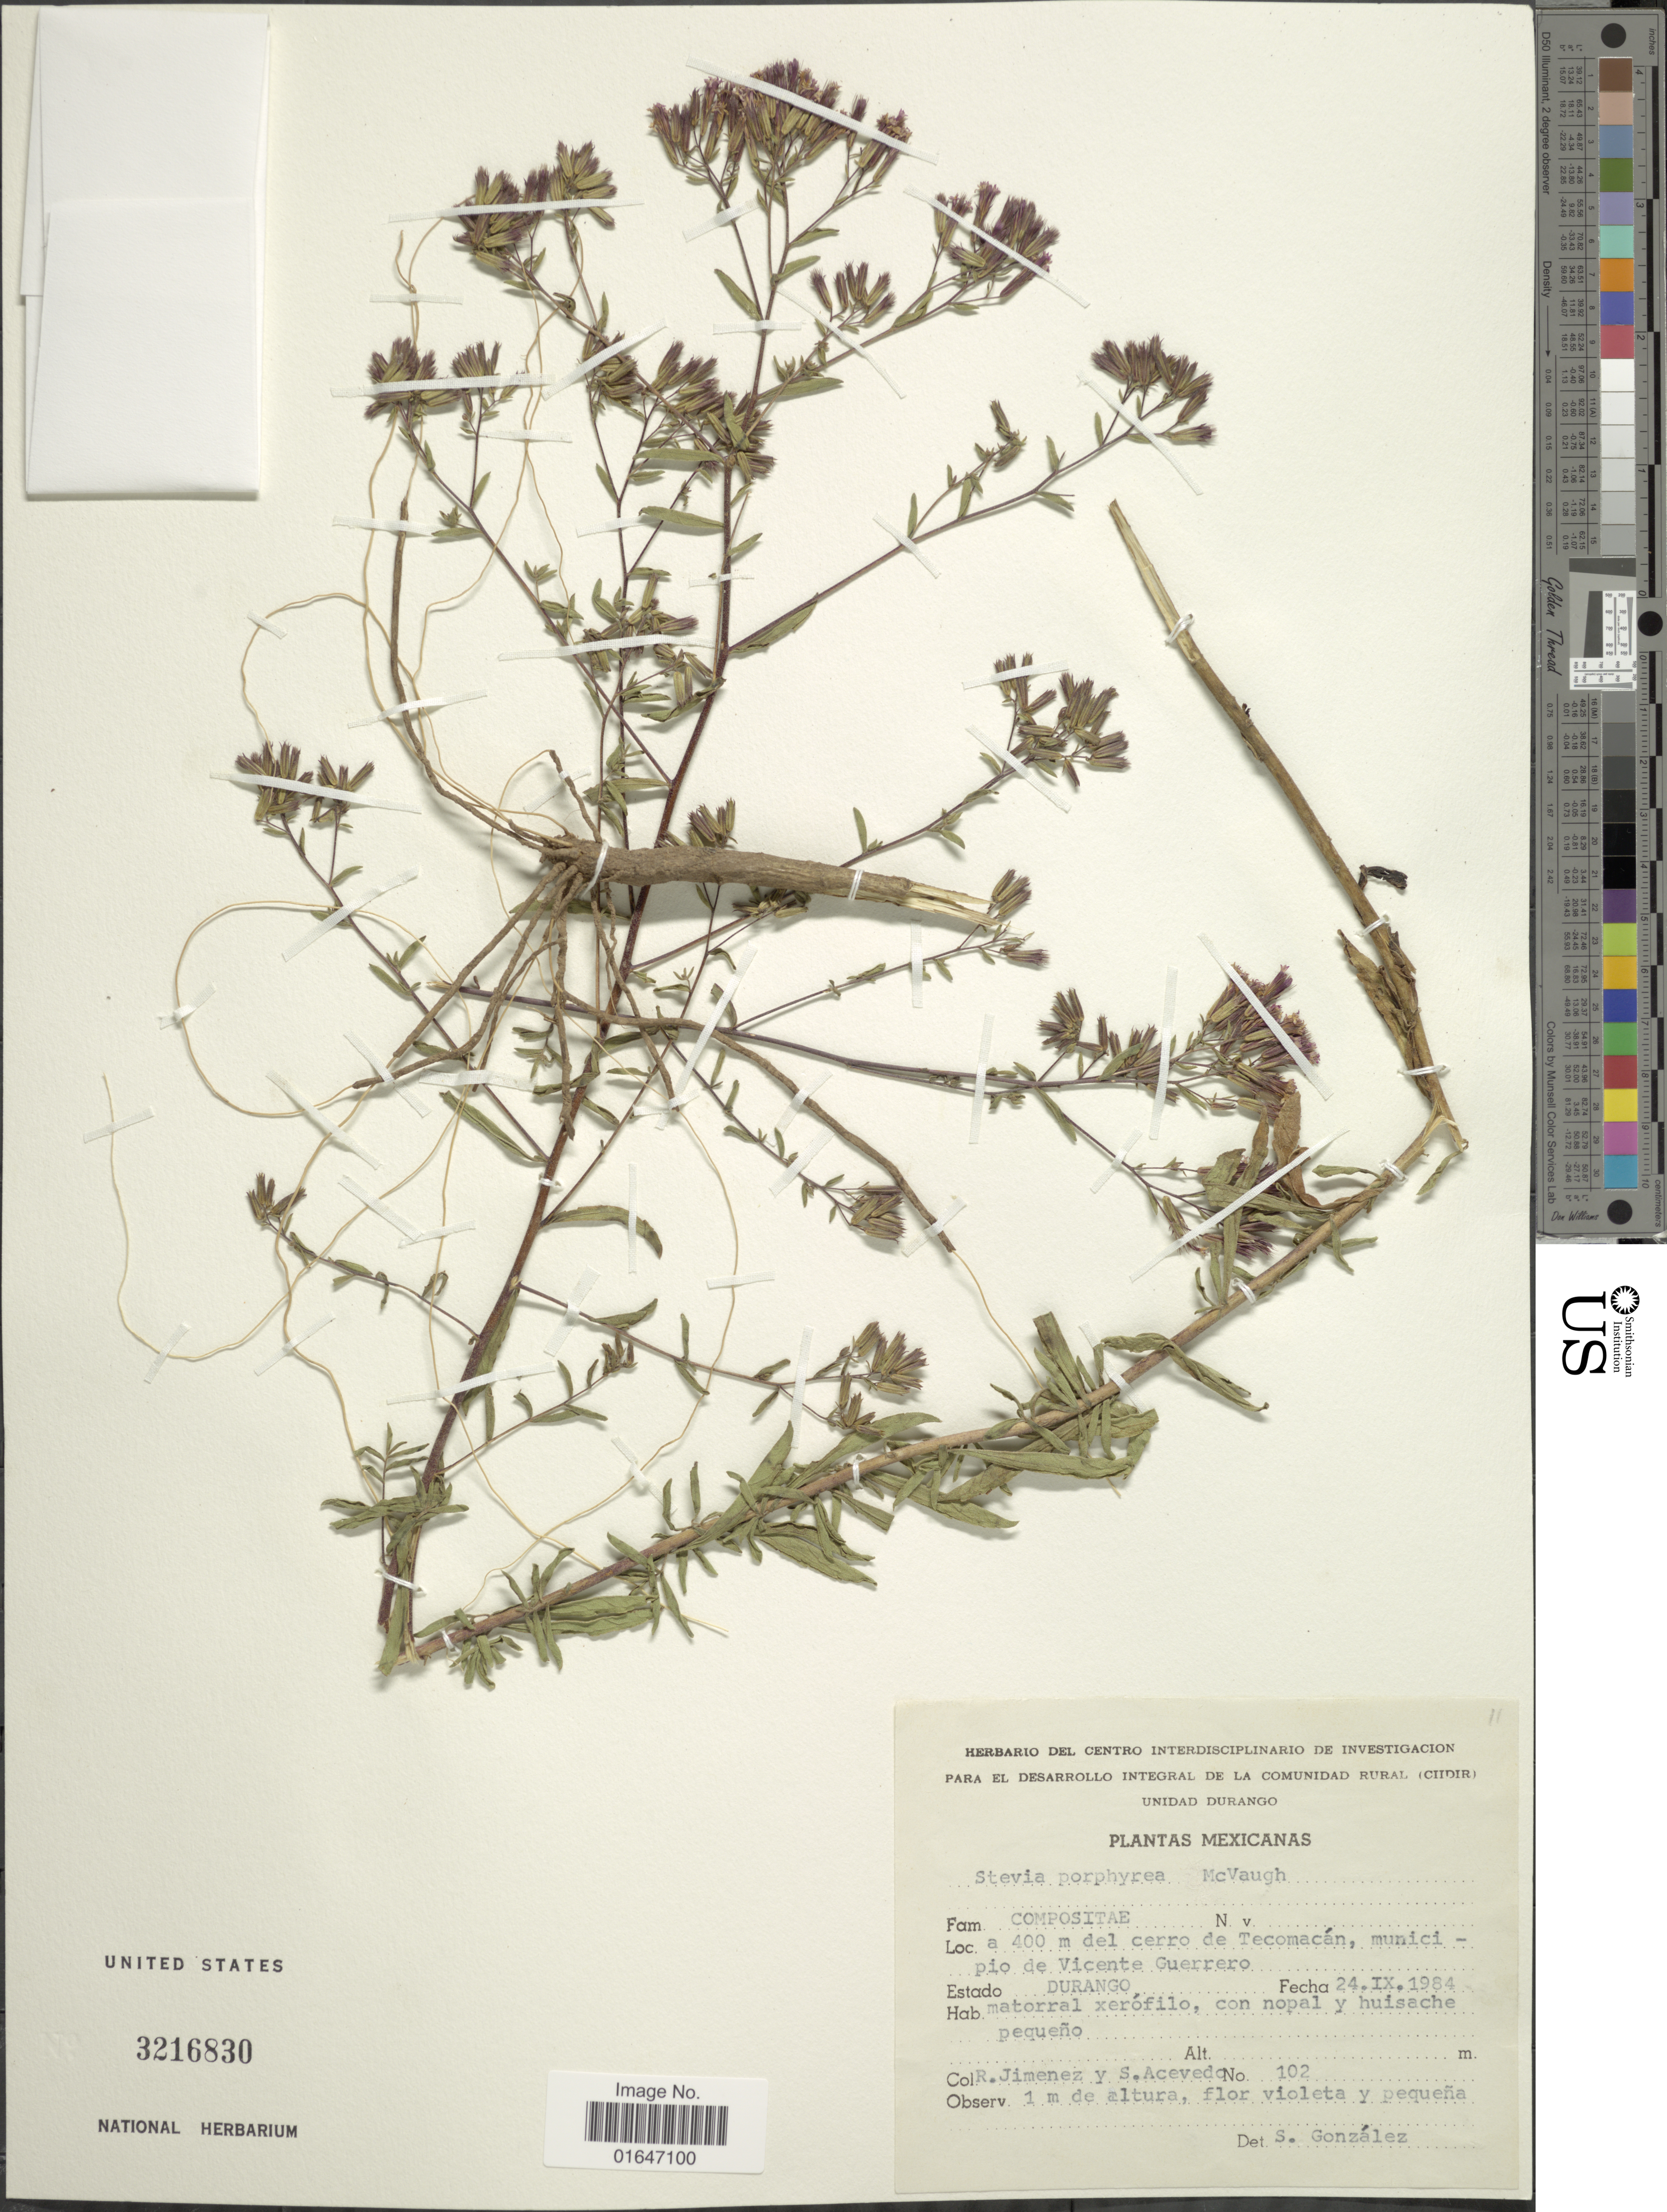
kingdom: Plantae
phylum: Tracheophyta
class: Magnoliopsida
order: Asterales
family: Asteraceae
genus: Stevia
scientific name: Stevia porphyrea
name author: McVaugh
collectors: R. Jimenez & S. Acevedo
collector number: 102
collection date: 1984-09-24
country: Mexico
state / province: Durango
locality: A 400 m del cerro de Tecomacan, Municipio de Vincete Guerrero, Durango.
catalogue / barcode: US 3216830